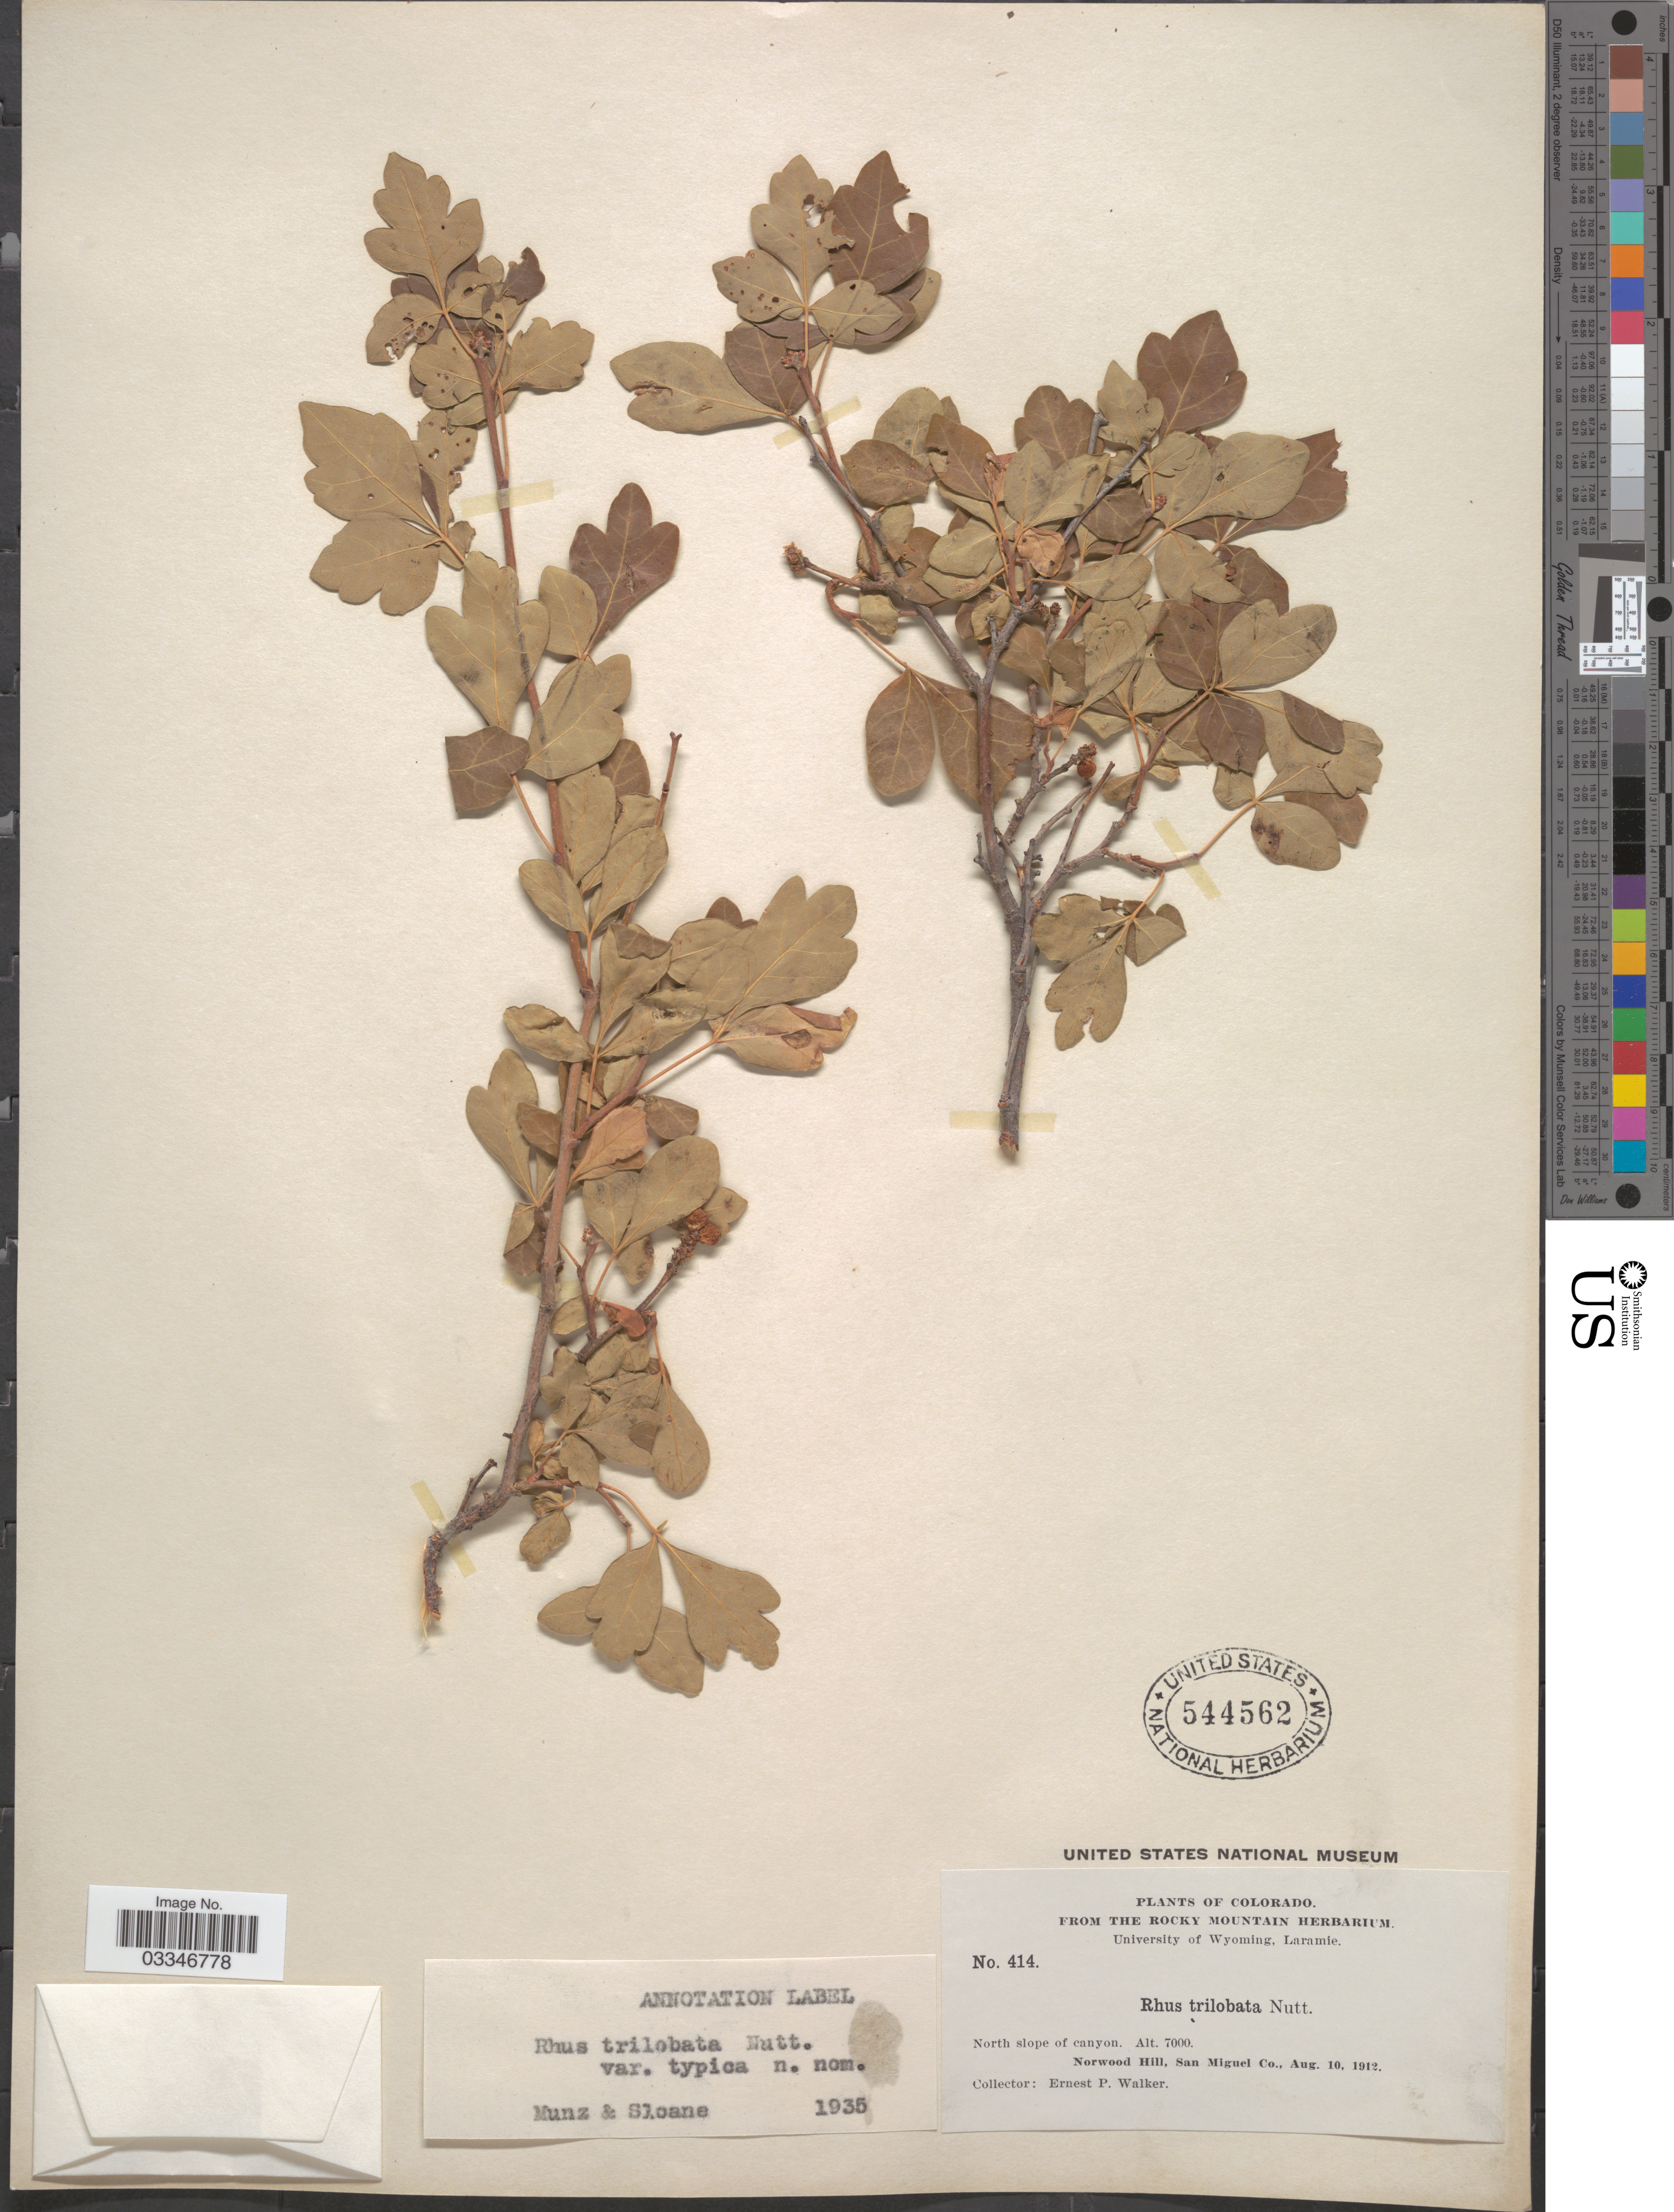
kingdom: Plantae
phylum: Tracheophyta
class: Magnoliopsida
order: Sapindales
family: Anacardiaceae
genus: Rhus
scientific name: Rhus trilobata var. typica Munz & Sloane ined.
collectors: E. P. Walker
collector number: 414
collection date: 1912-08-10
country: United States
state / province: Colorado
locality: North slope of canyon. Norwood Hill, San Miguel Co.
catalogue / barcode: US 544562